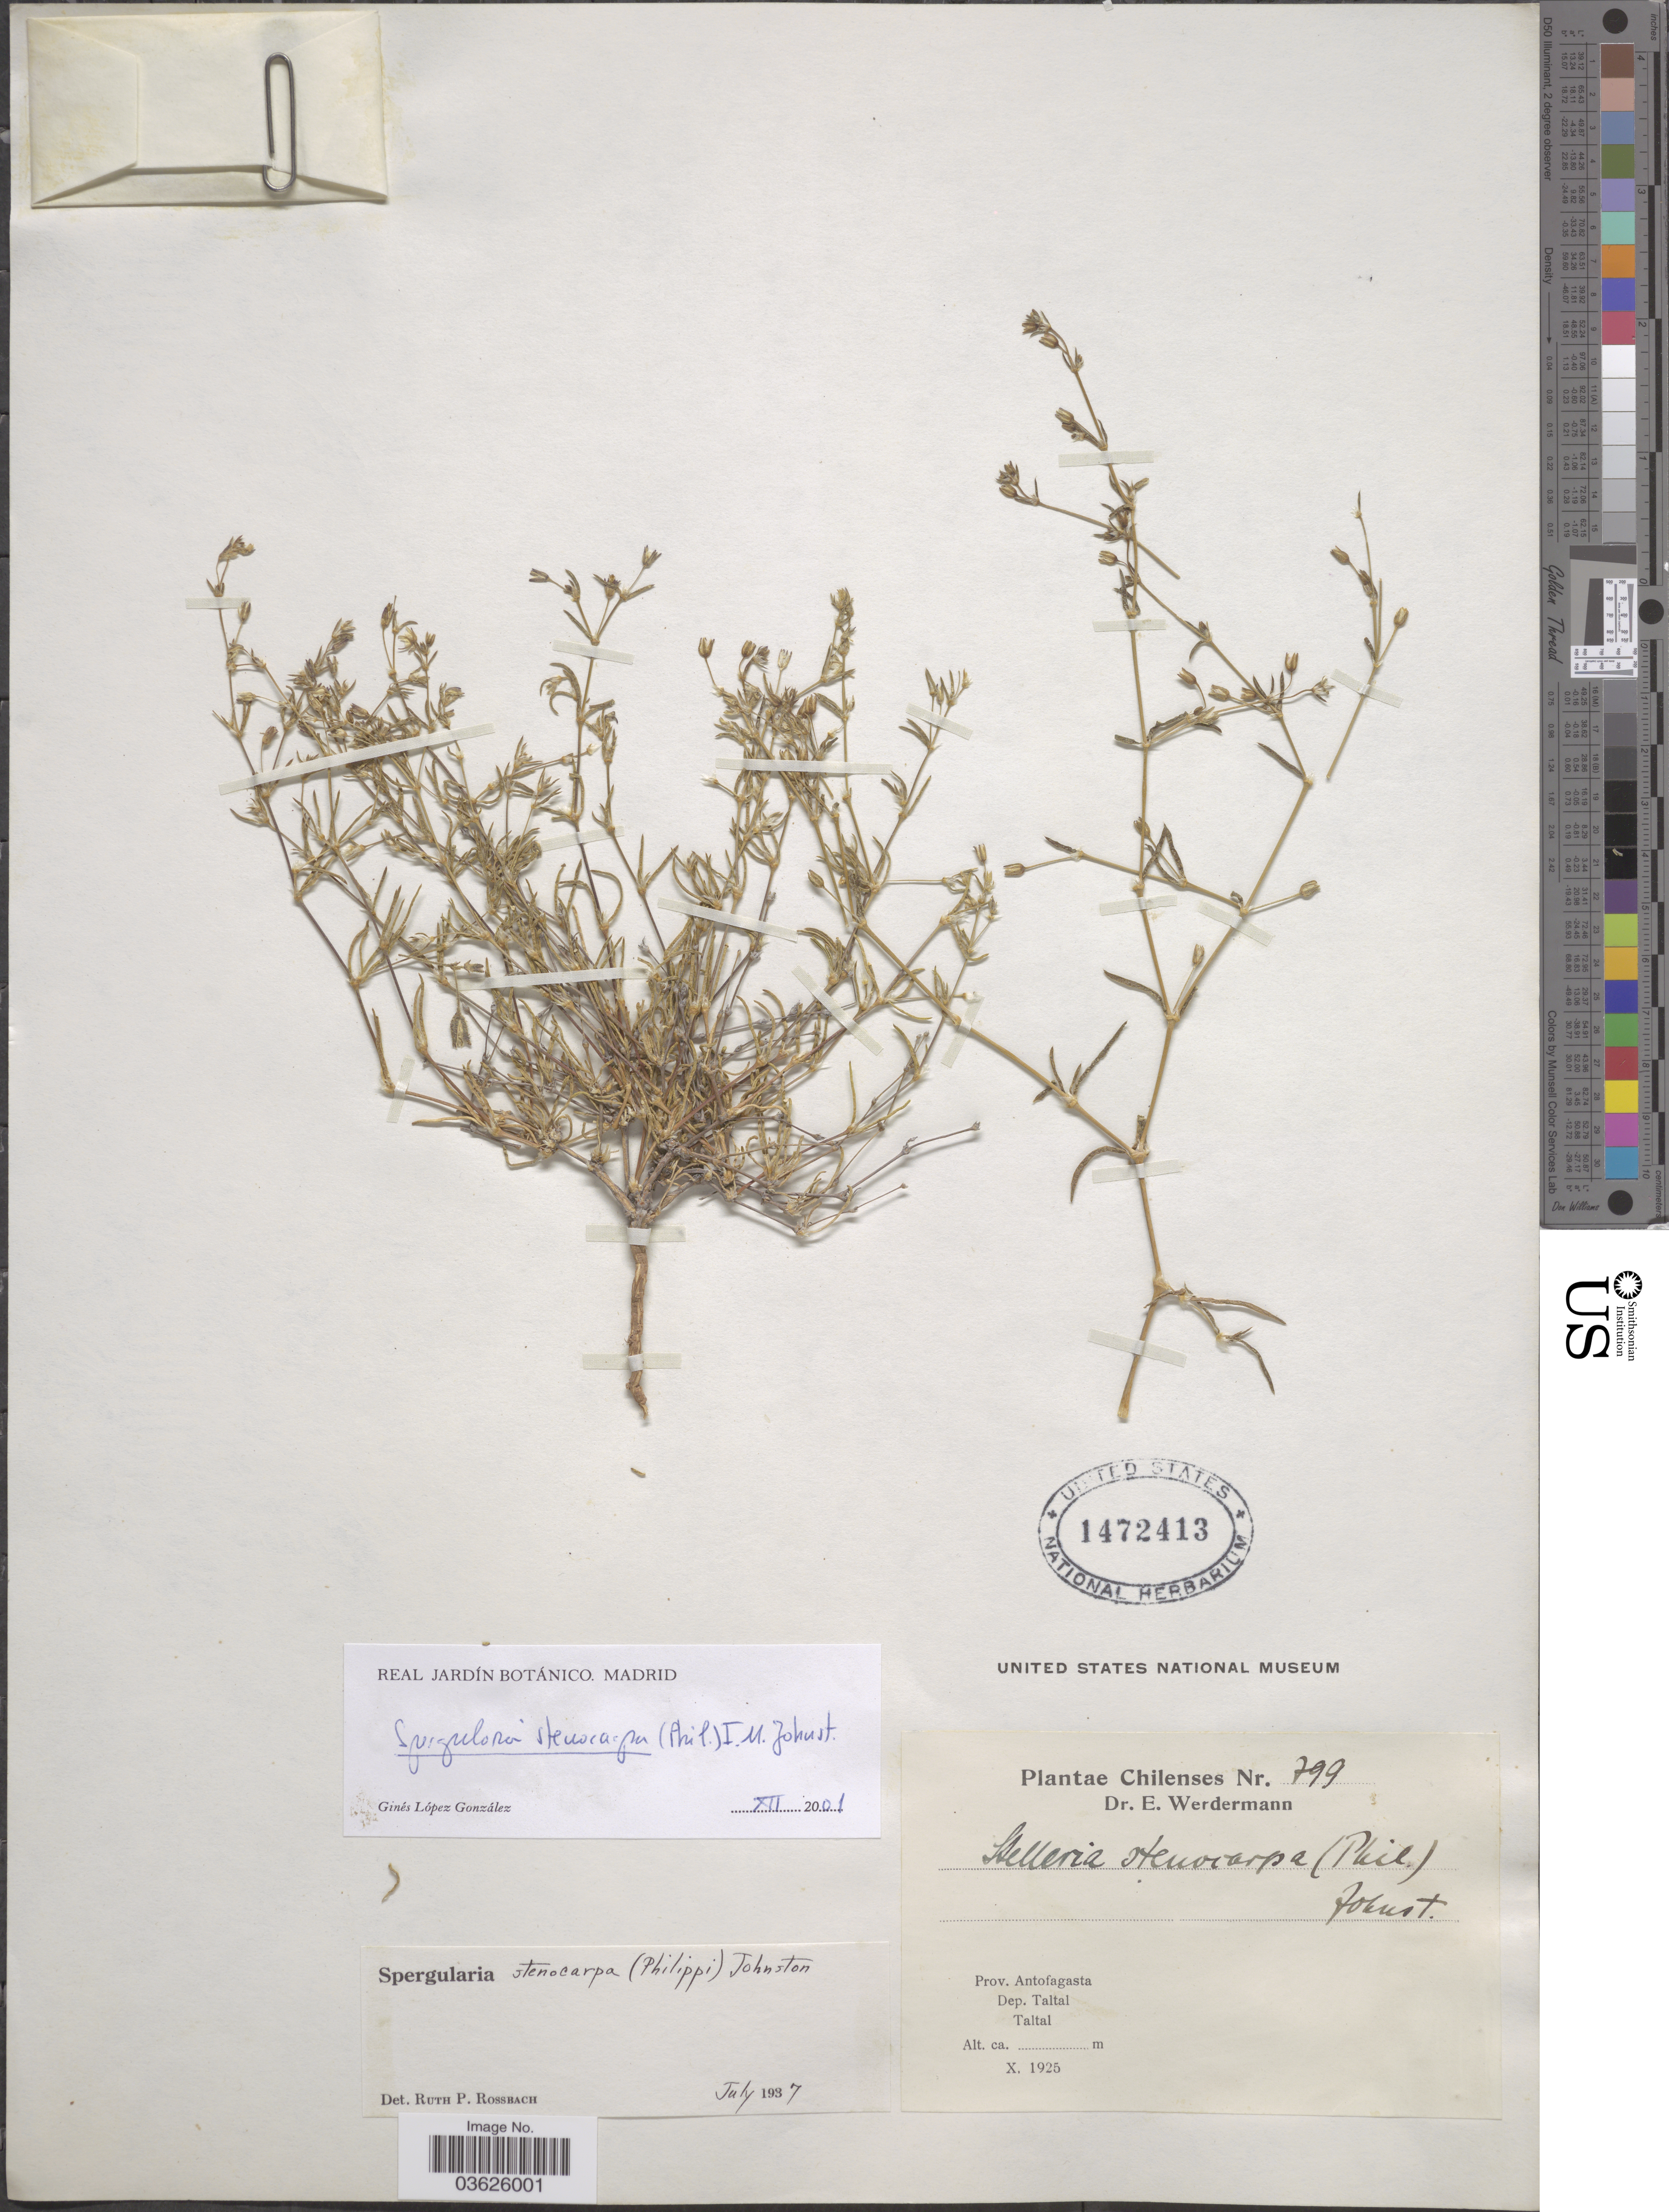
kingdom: Plantae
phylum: Tracheophyta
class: Magnoliopsida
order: Caryophyllales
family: Caryophyllaceae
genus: Spergularia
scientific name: Spergularia stenocarpa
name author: (Phil.) I.M. Johnst.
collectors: E. Werdermann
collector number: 799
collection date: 1925-10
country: Chile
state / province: Antofagasta (II)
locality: Prov. Antofagasta. Dep. Taltal. Taltal.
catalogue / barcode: US 1472413